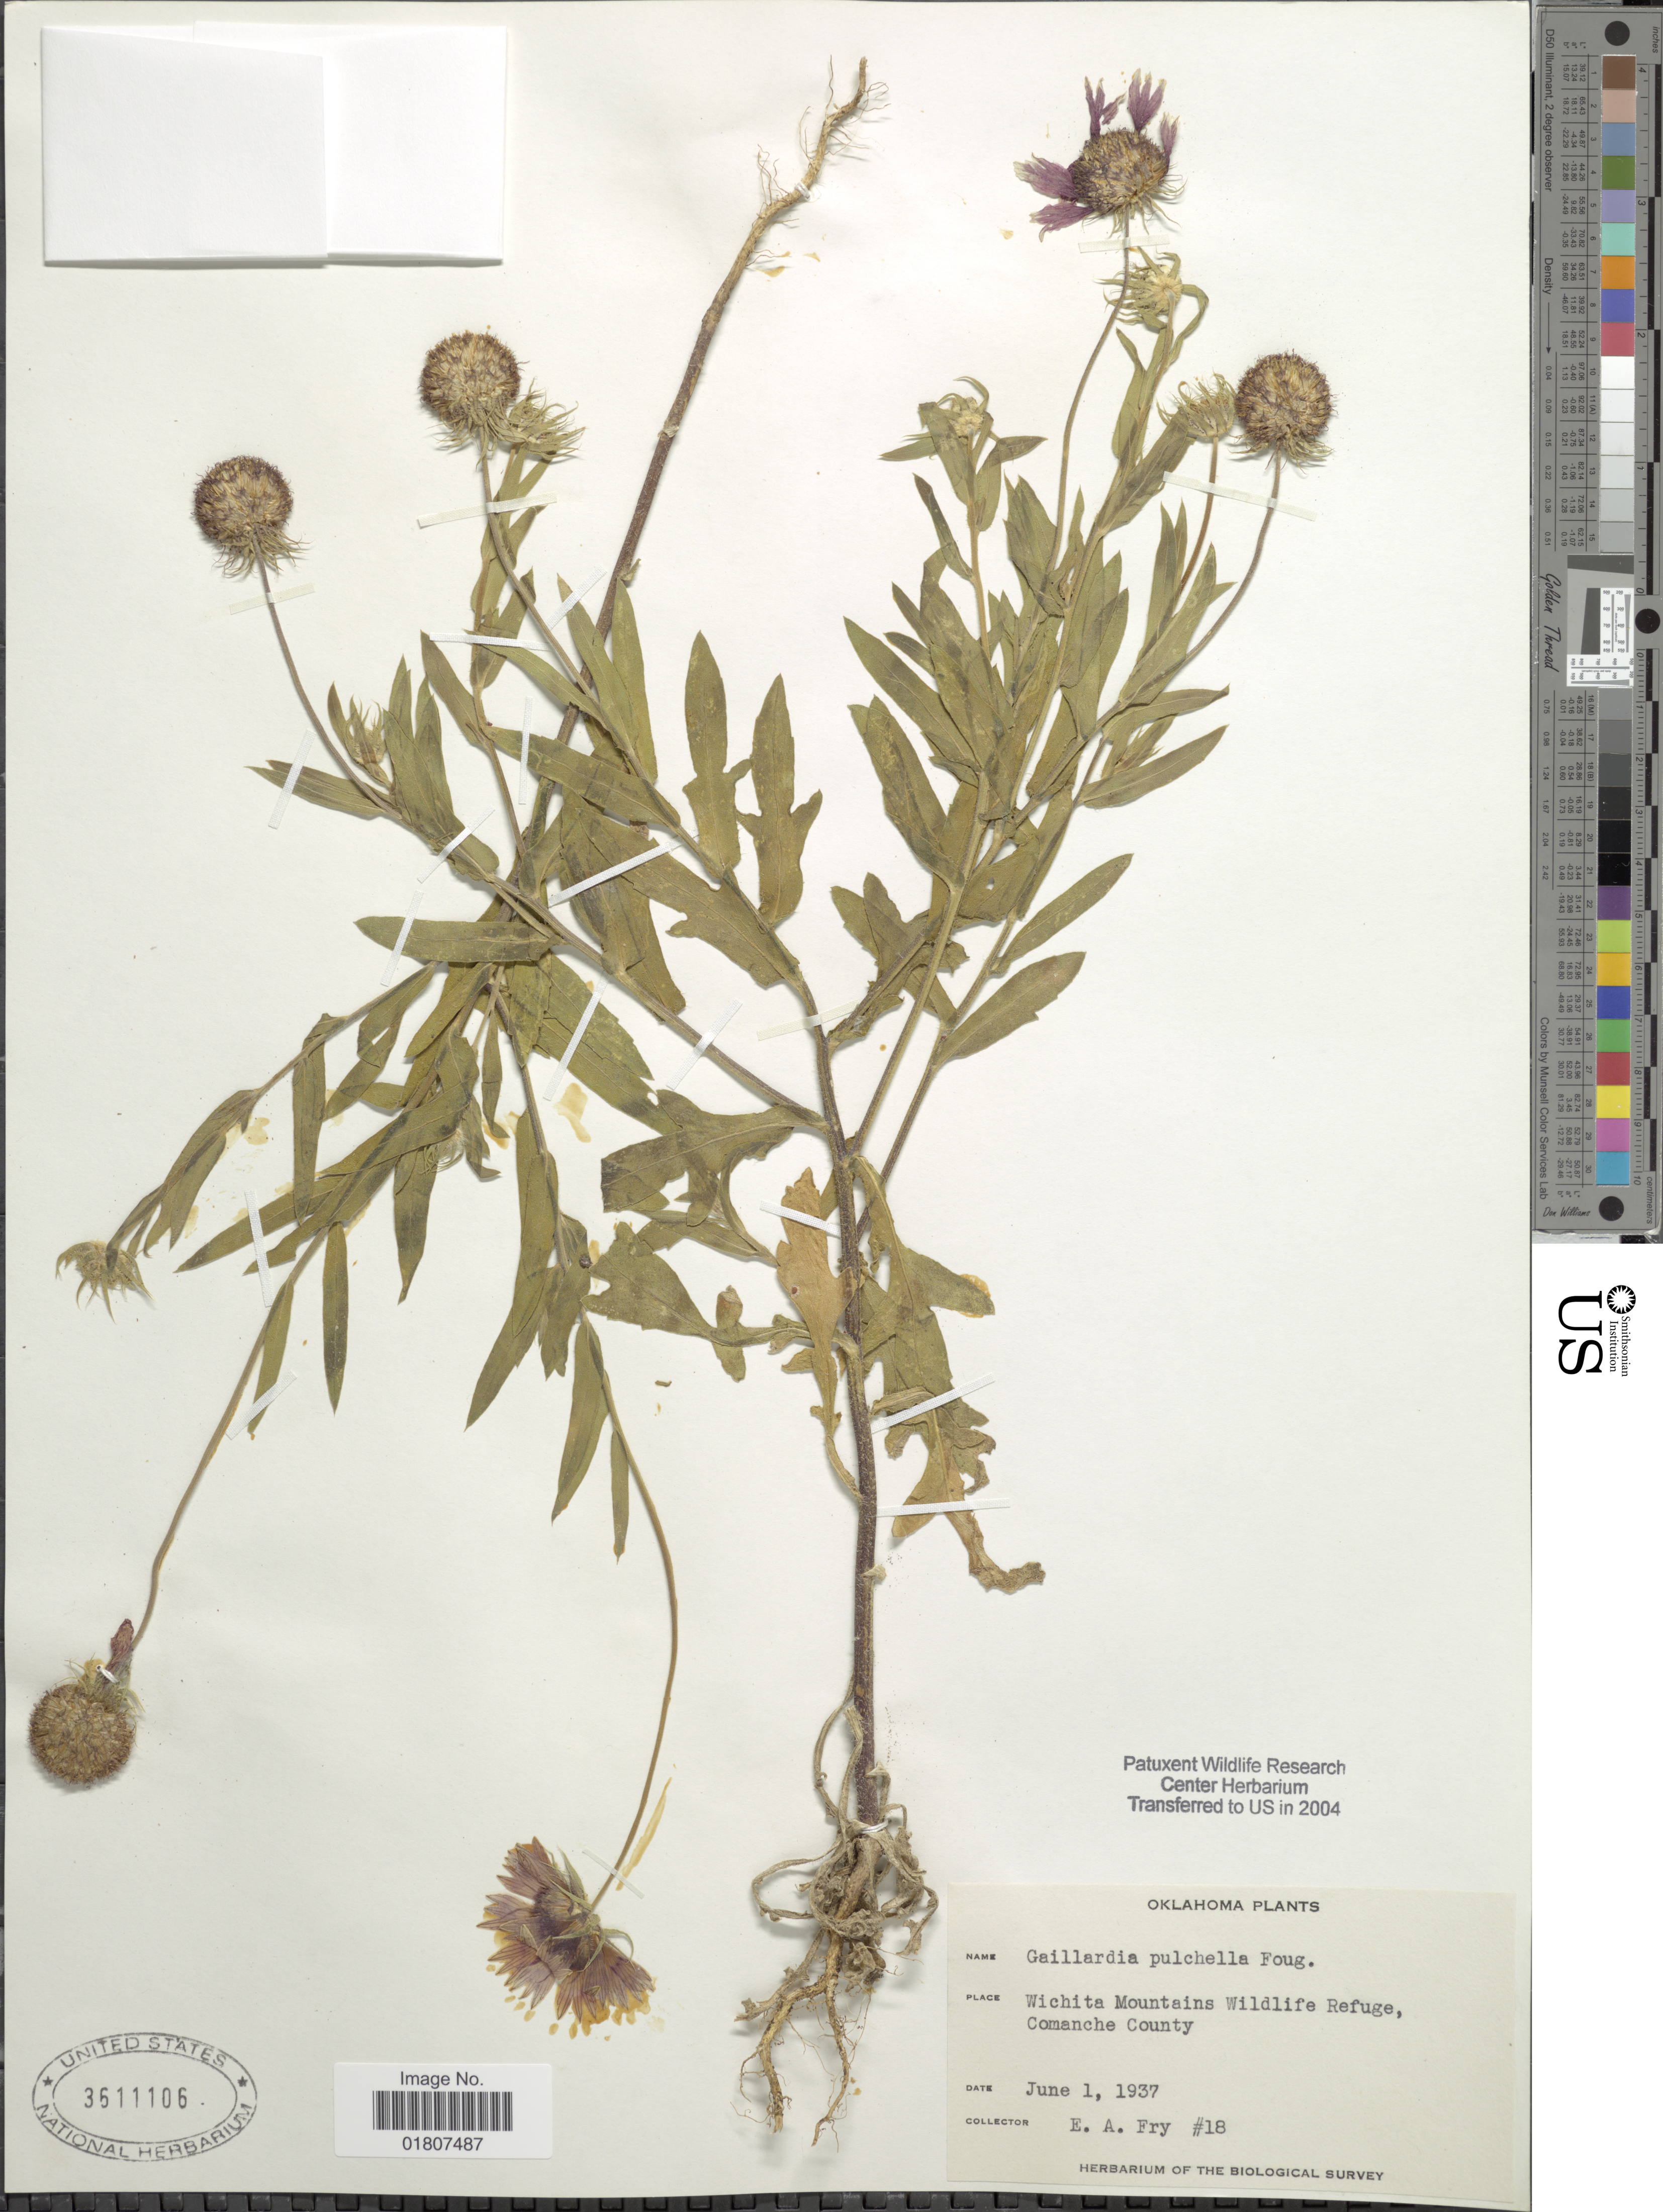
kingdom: Plantae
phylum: Tracheophyta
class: Magnoliopsida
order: Asterales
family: Asteraceae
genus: Gaillardia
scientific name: Gaillardia pulchella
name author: Foug.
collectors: E. Fry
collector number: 18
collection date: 1937-06-01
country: United States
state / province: Oklahoma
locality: Wichita Mountains Wildlife Refuge, Comanche County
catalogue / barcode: US 3611106